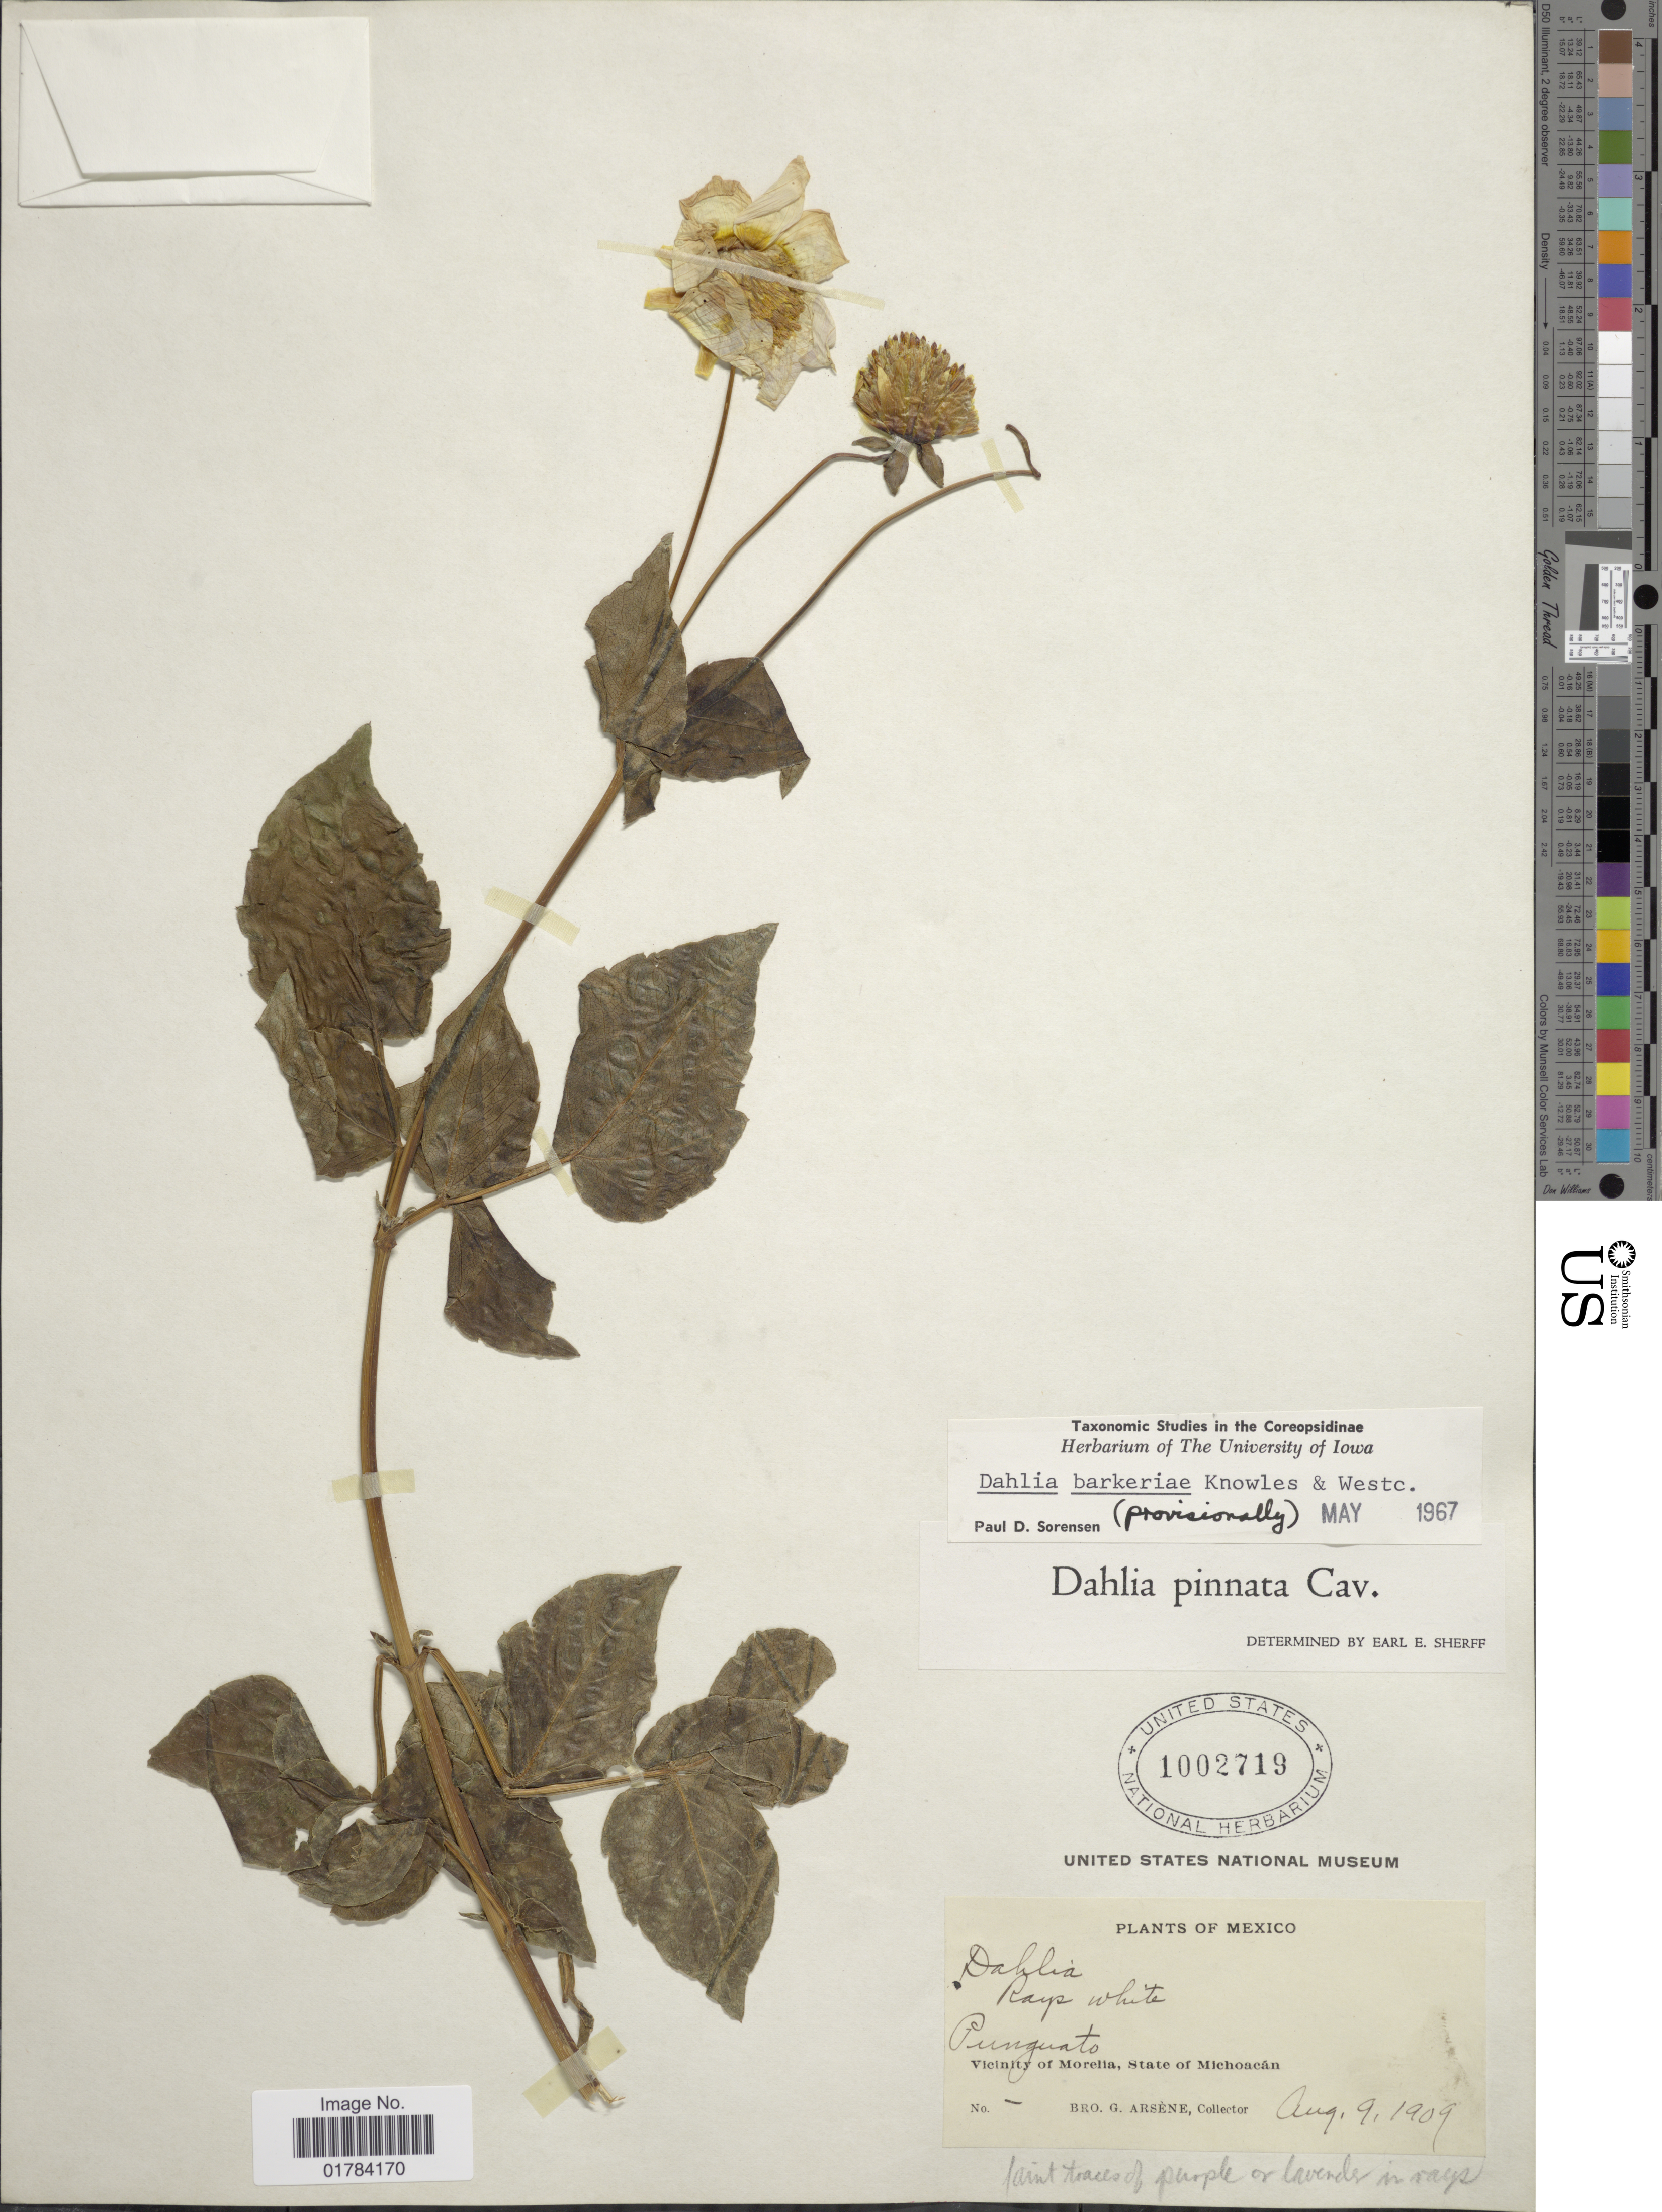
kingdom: Plantae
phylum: Tracheophyta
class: Magnoliopsida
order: Asterales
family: Asteraceae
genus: Dahlia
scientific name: Dahlia barkeriae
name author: Knowles & Westc.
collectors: Bro. G. Arsène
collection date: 1909-08-09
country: Mexico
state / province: Michoacán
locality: Punguato, Vicinity of Morelia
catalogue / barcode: US 1002719